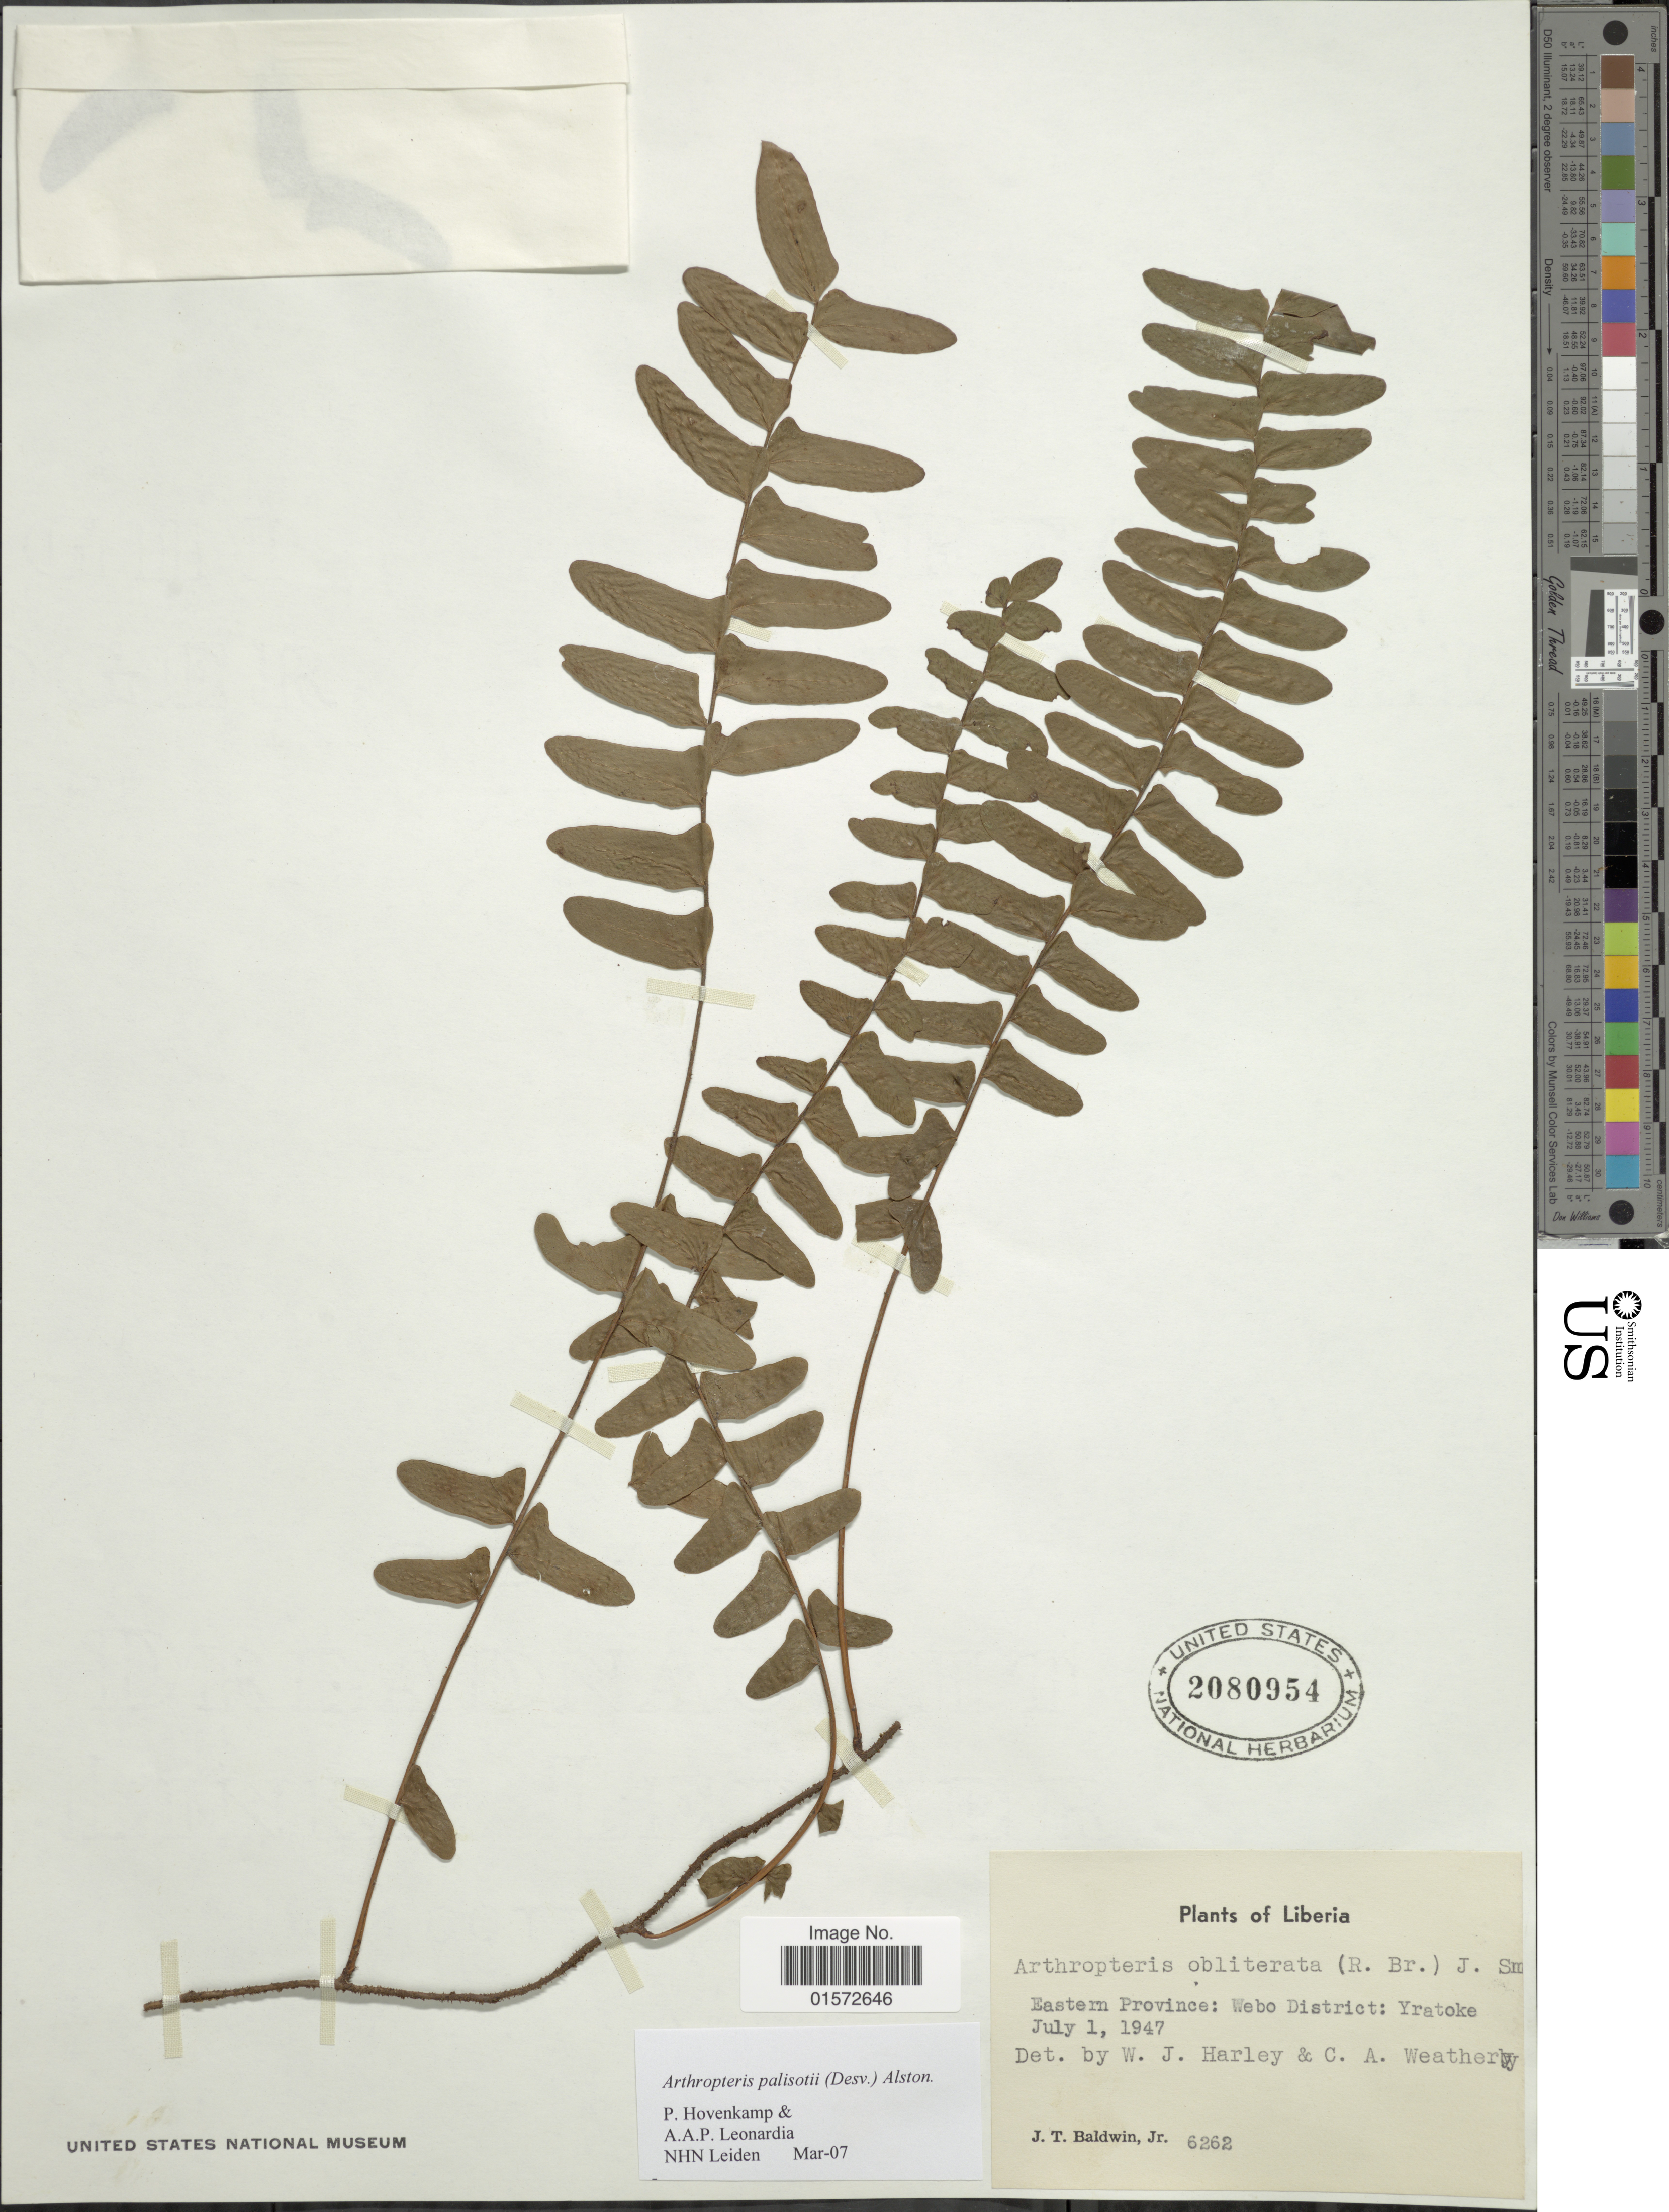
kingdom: Plantae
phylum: Tracheophyta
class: Polypodiopsida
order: Polypodiales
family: Tectariaceae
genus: Arthropteris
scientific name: Arthropteris palisotii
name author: (Desv.) Alston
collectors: J. T. Baldwin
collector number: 6262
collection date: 1947-07-01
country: Liberia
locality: Eastern Province: Webo District: Yratoke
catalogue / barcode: US 2080954